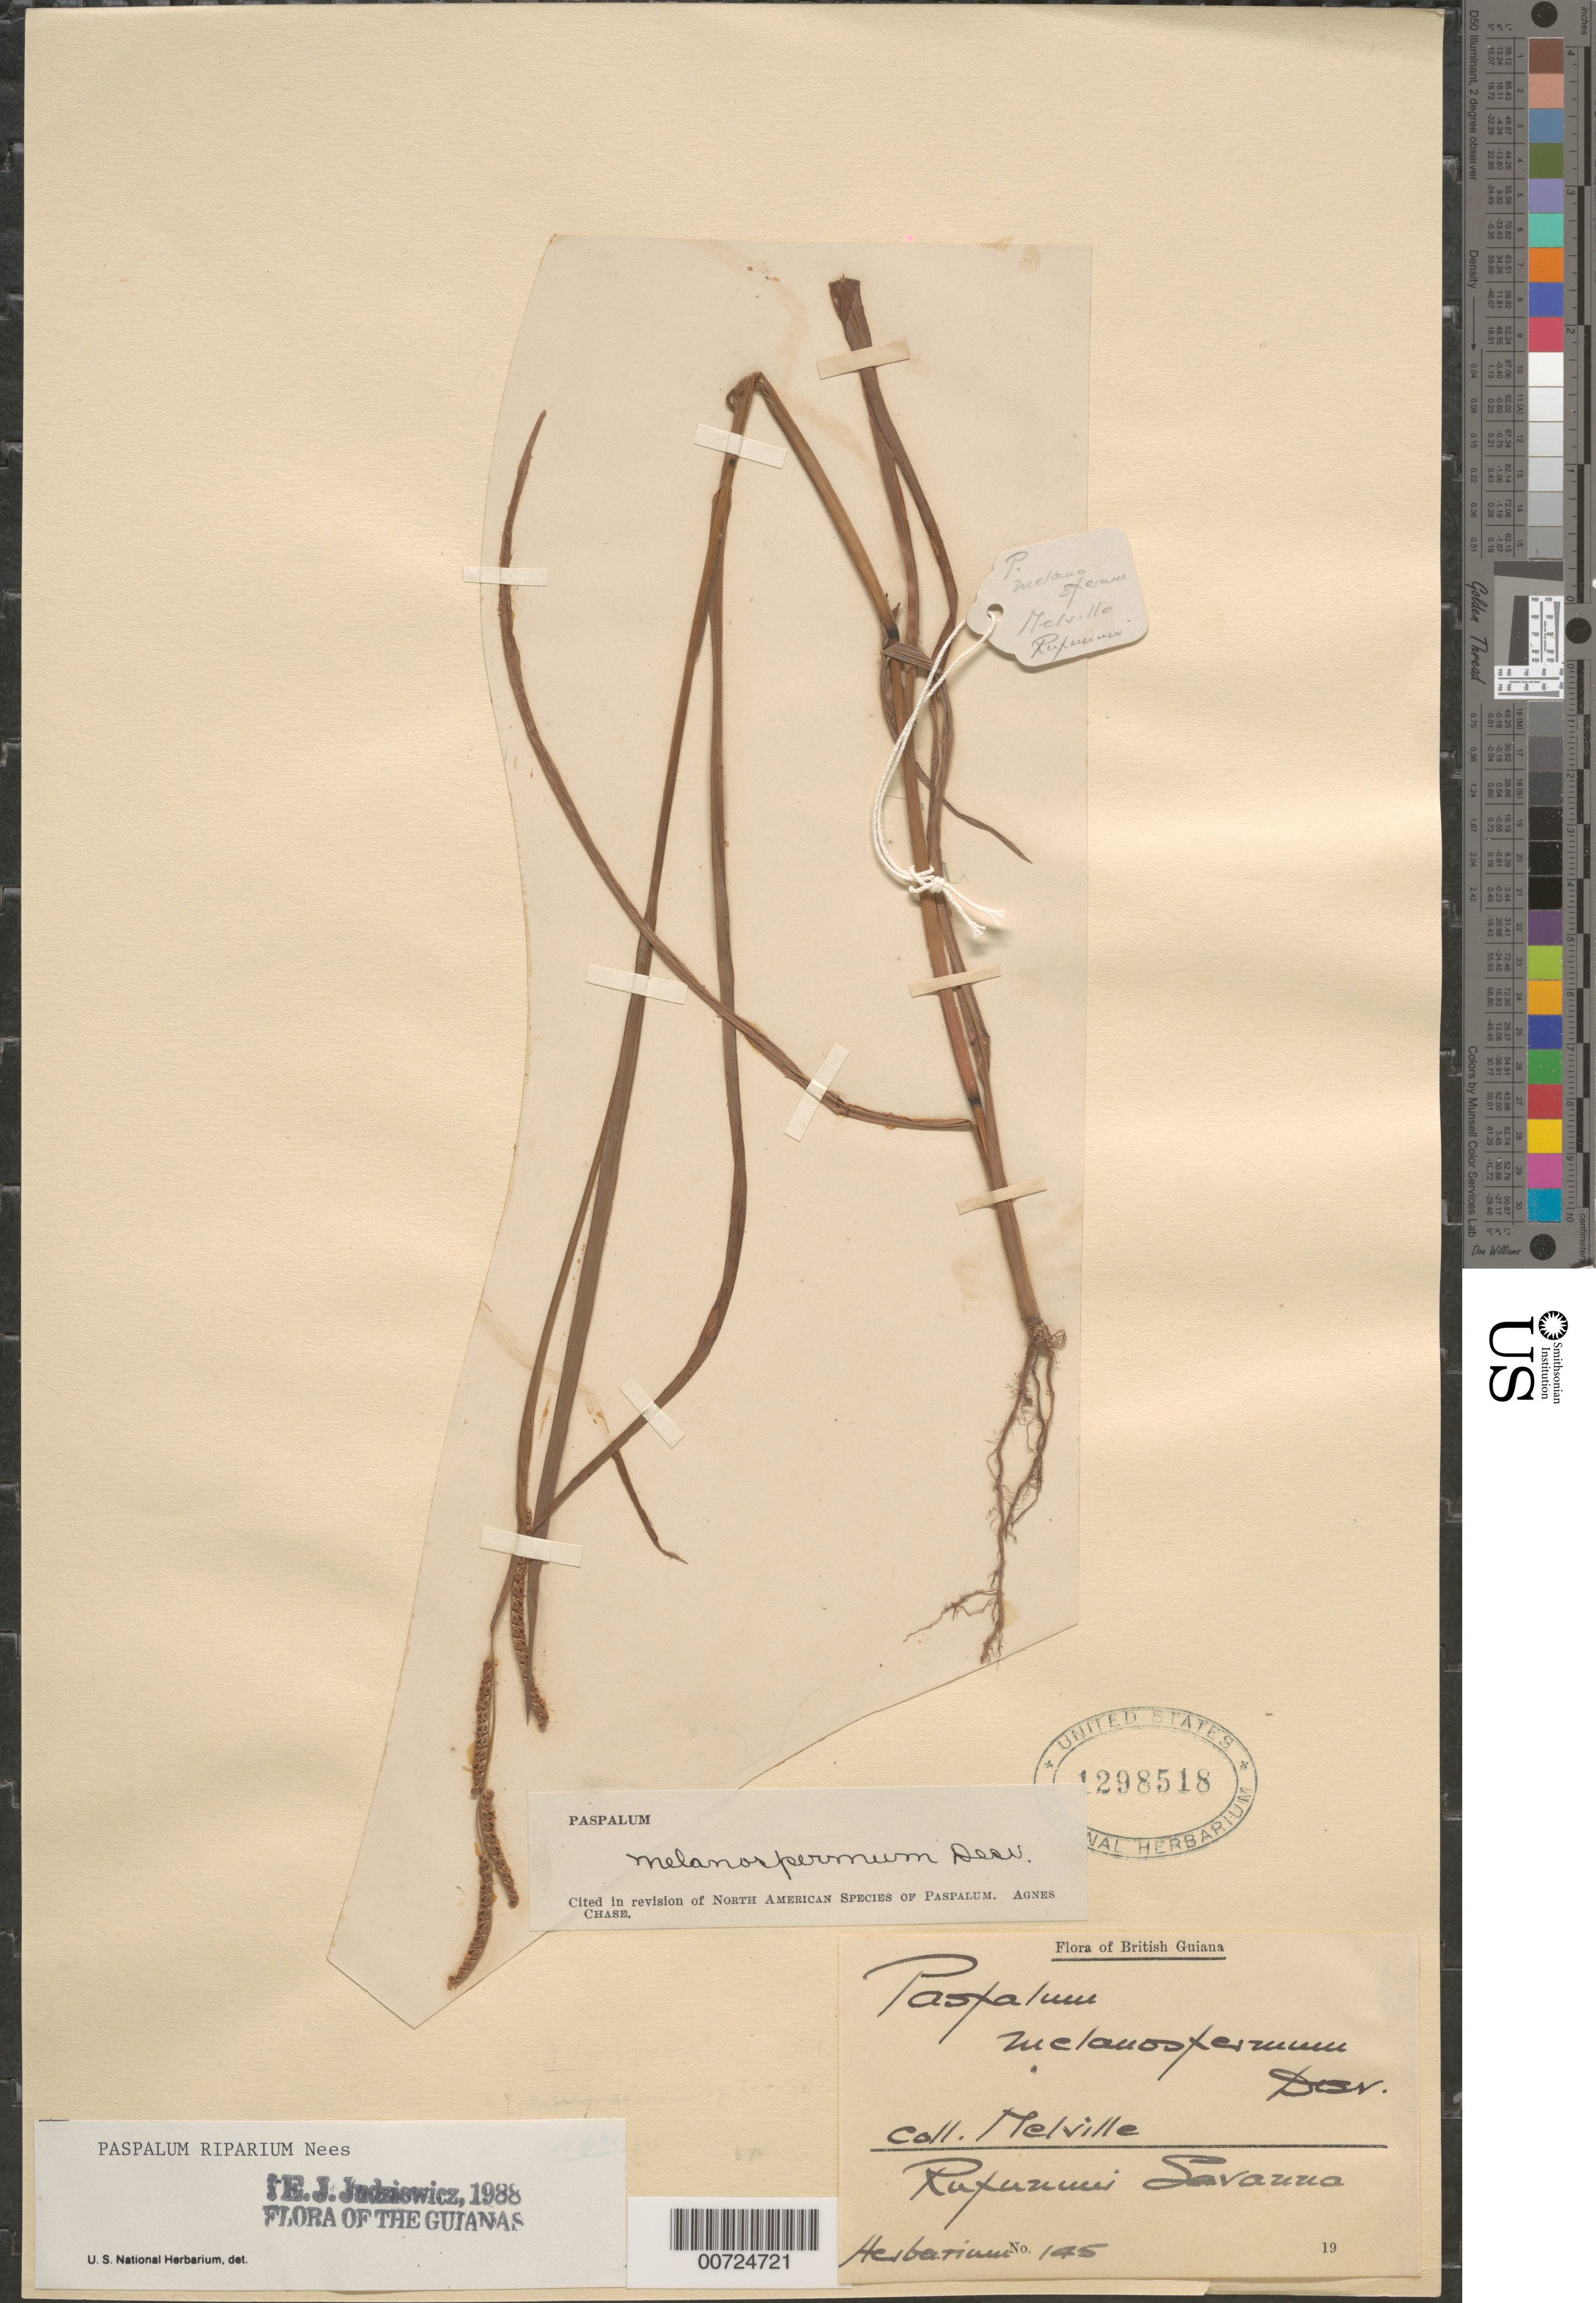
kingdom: Plantae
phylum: Tracheophyta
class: Liliopsida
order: Poales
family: Poaceae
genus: Paspalum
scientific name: Paspalum riparium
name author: Nees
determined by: Judziewicz, E. J.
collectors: H. Melville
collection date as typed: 19--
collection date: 1900/1999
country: Guyana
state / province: U. Takutu-U. Essequibo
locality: Rupununi Savanna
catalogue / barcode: US 1298518